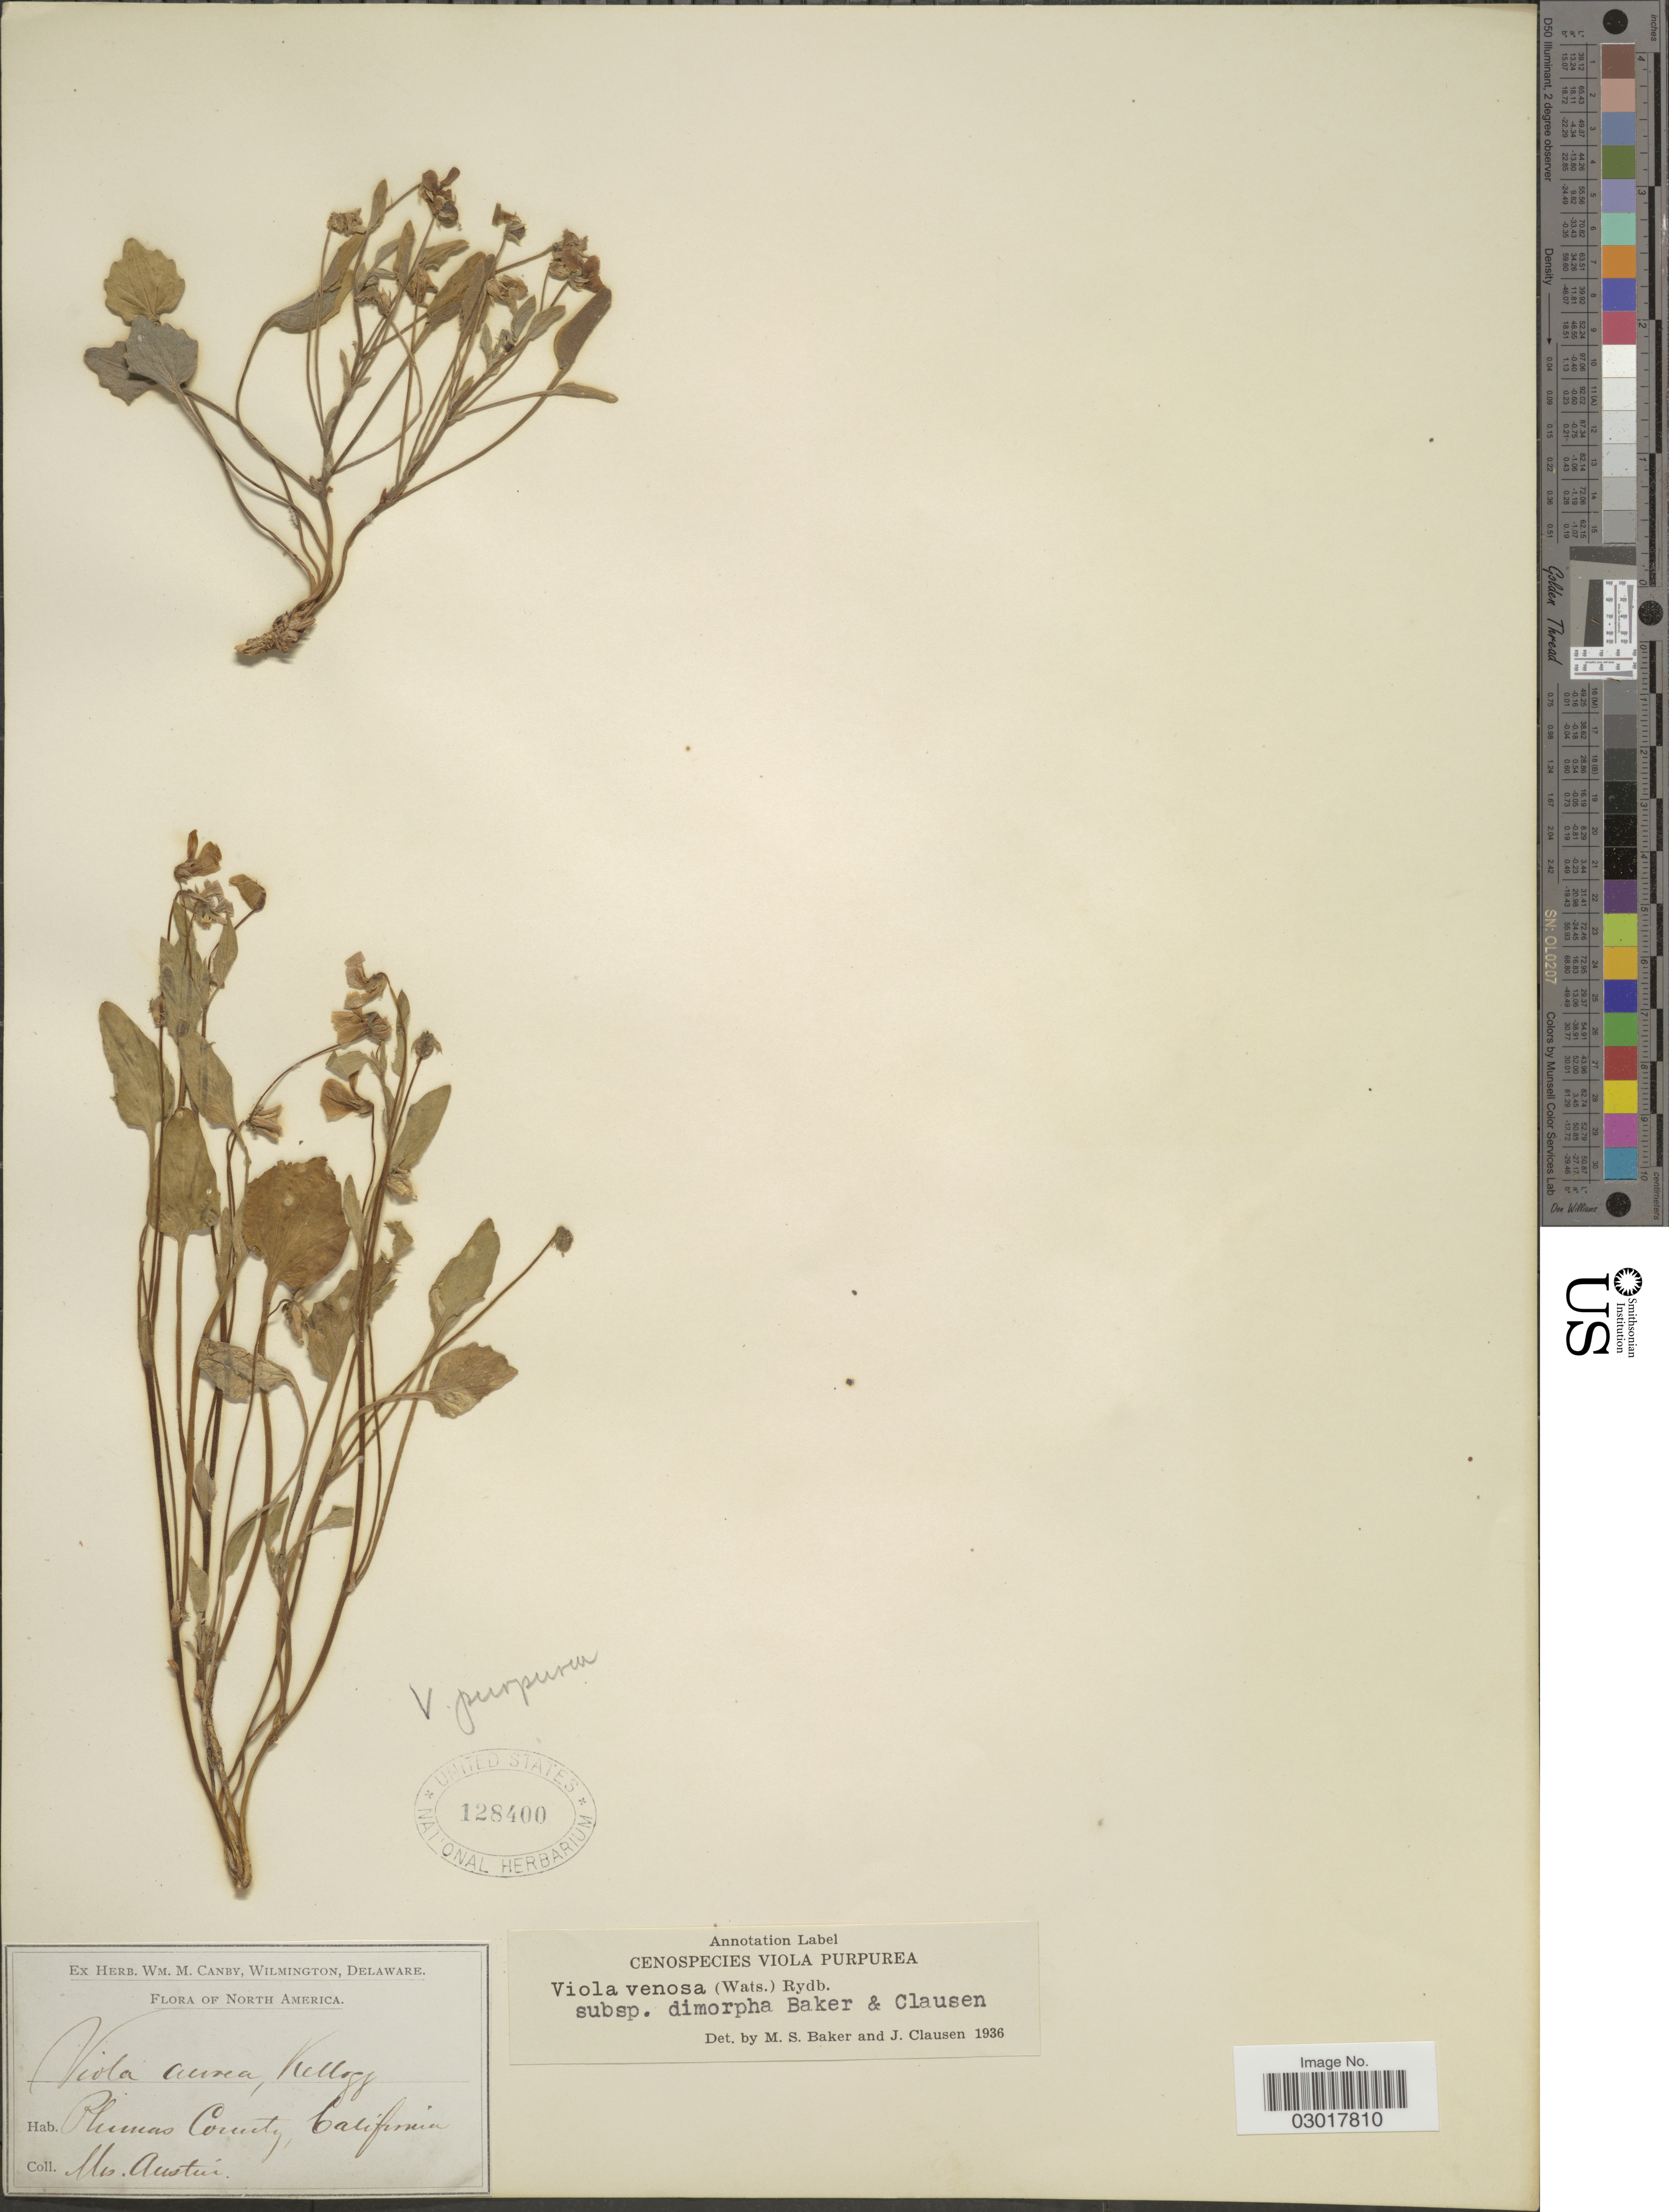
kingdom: Plantae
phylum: Tracheophyta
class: Magnoliopsida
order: Malpighiales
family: Violaceae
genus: Viola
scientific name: Viola venosa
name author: (S. Watson) Rydb.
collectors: Austin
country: United States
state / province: California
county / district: Plumas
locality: Plumas County.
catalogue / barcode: US 128400